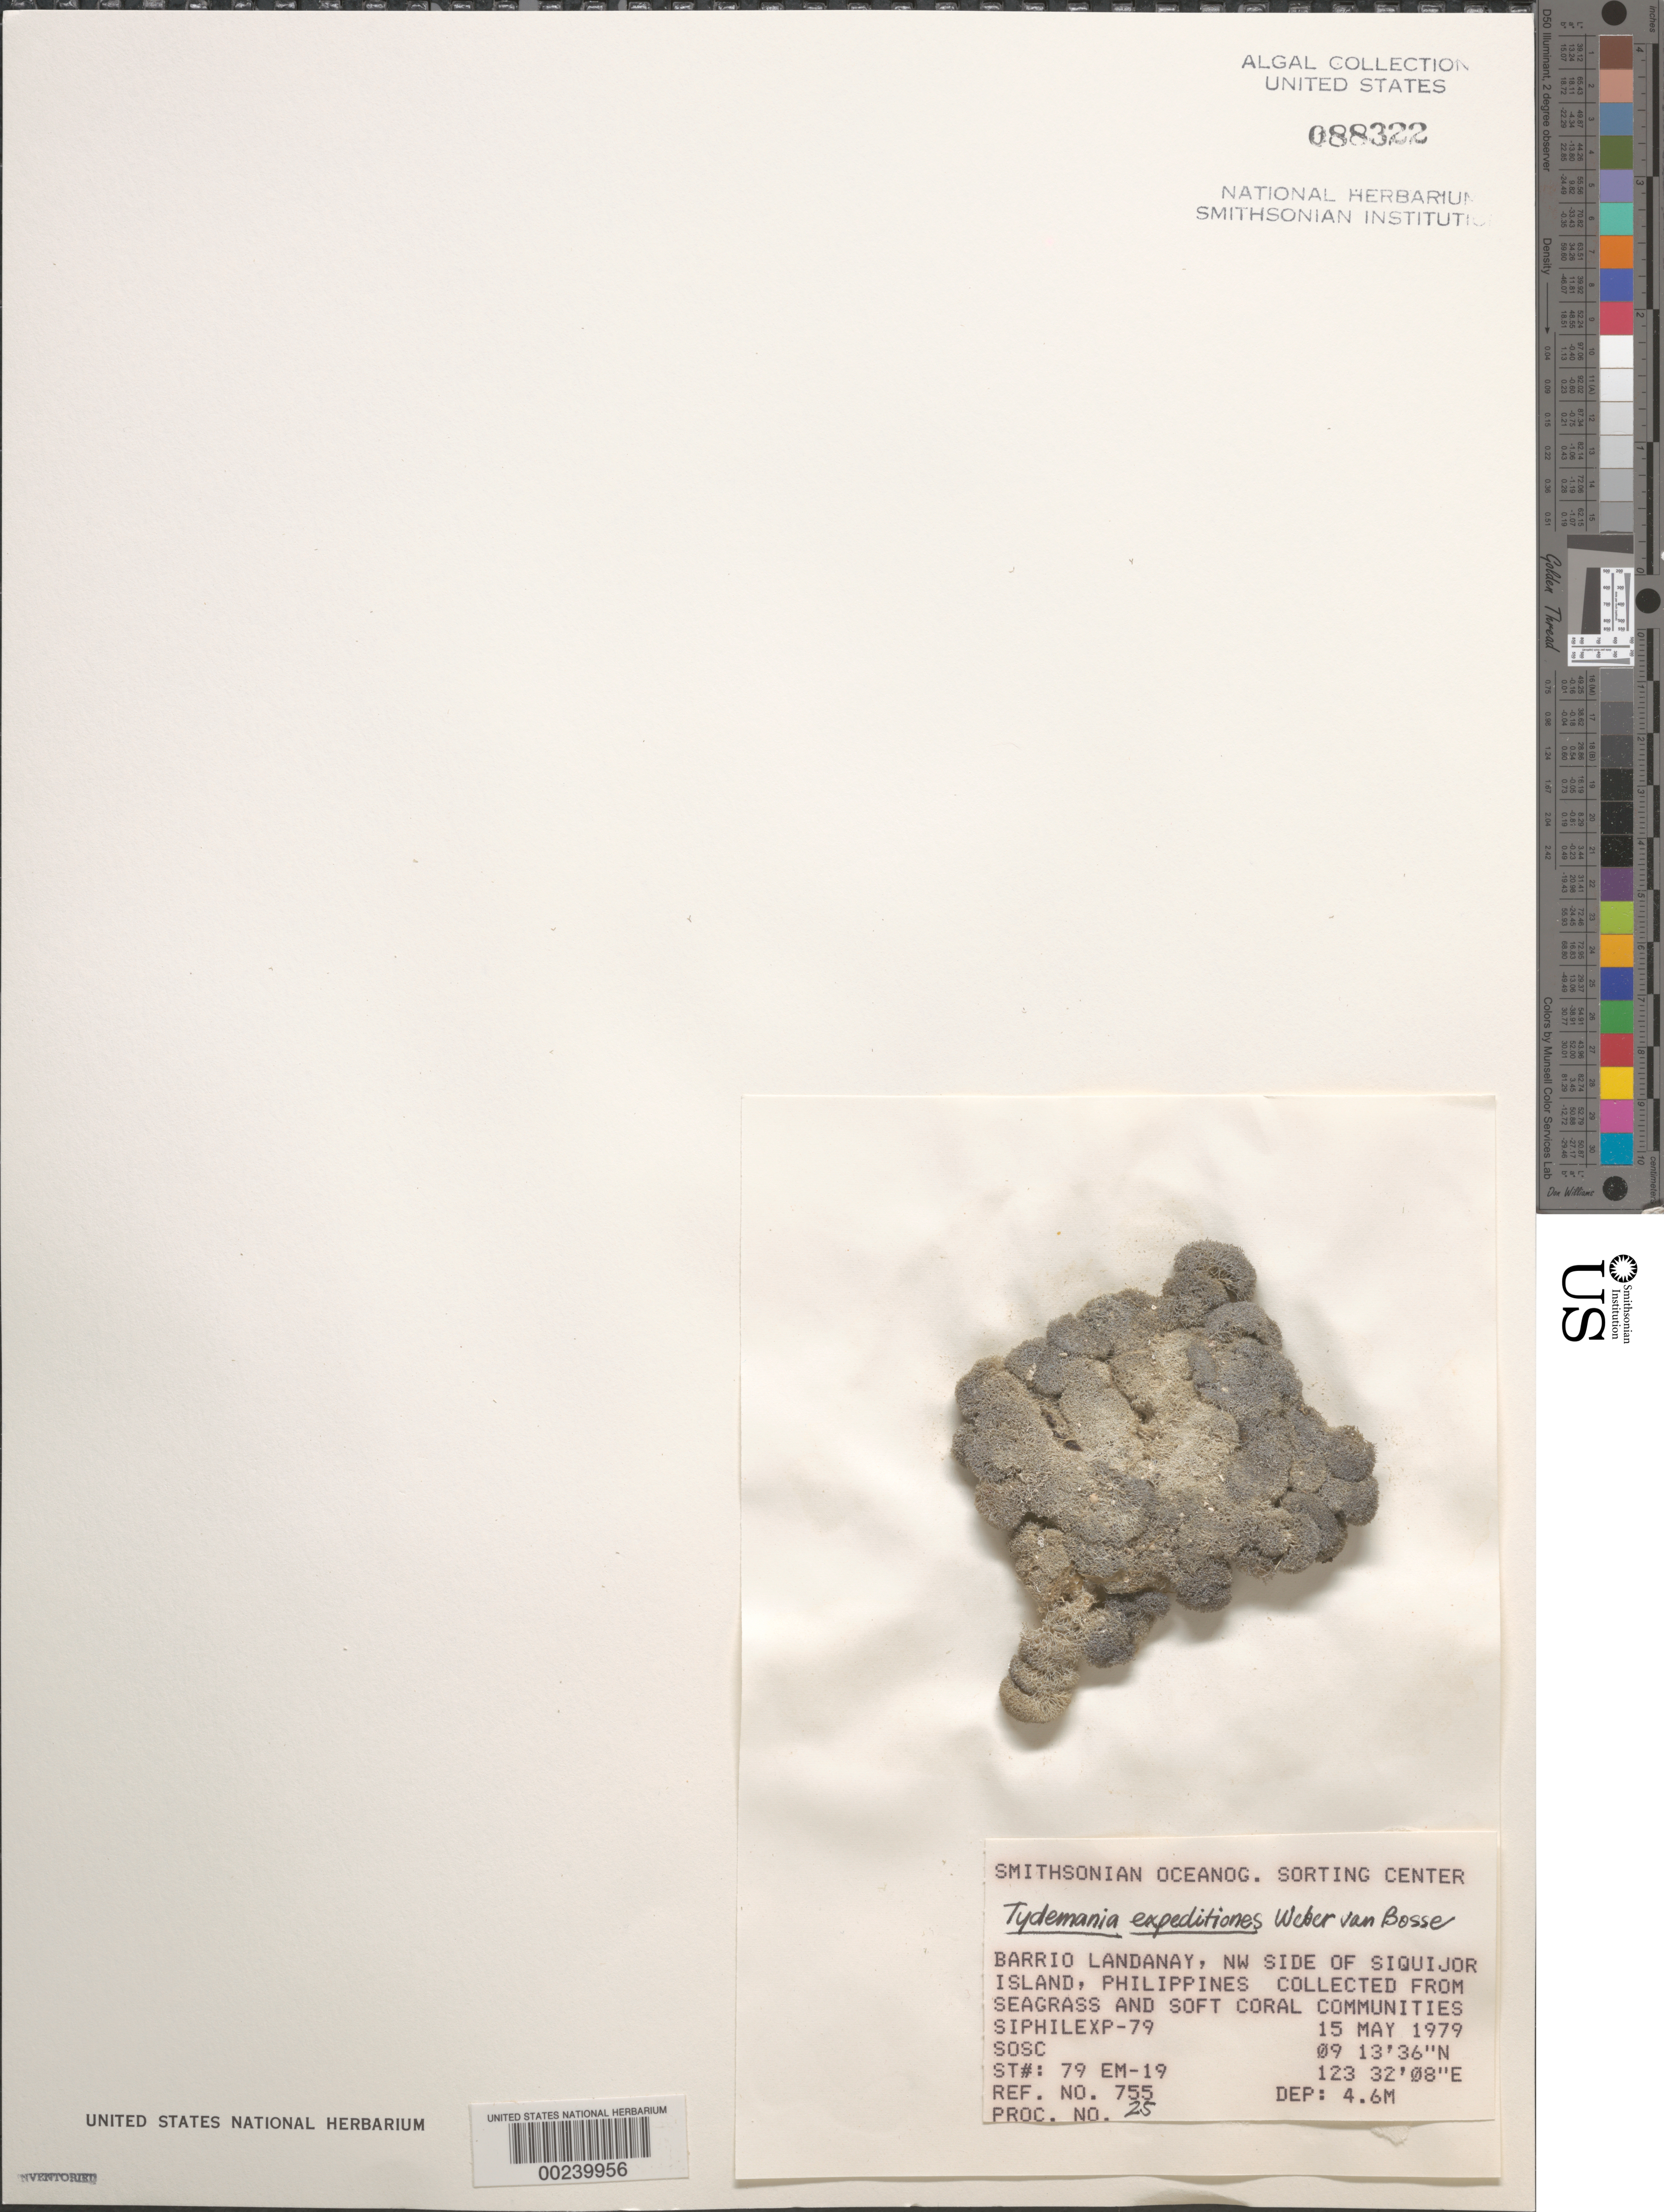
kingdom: Plantae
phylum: Chlorophyta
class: Ulvophyceae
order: Bryopsidales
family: Udoteaceae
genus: Tydemania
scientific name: Tydemania expeditionis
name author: Weber Bosse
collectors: SOSC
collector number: Station 79 Em-19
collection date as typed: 15 May 1979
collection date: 1979-05-15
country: Philippines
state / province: Central Visayas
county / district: Siquijor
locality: Visayan, Barrio landanay, siquijor island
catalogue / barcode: US 88322